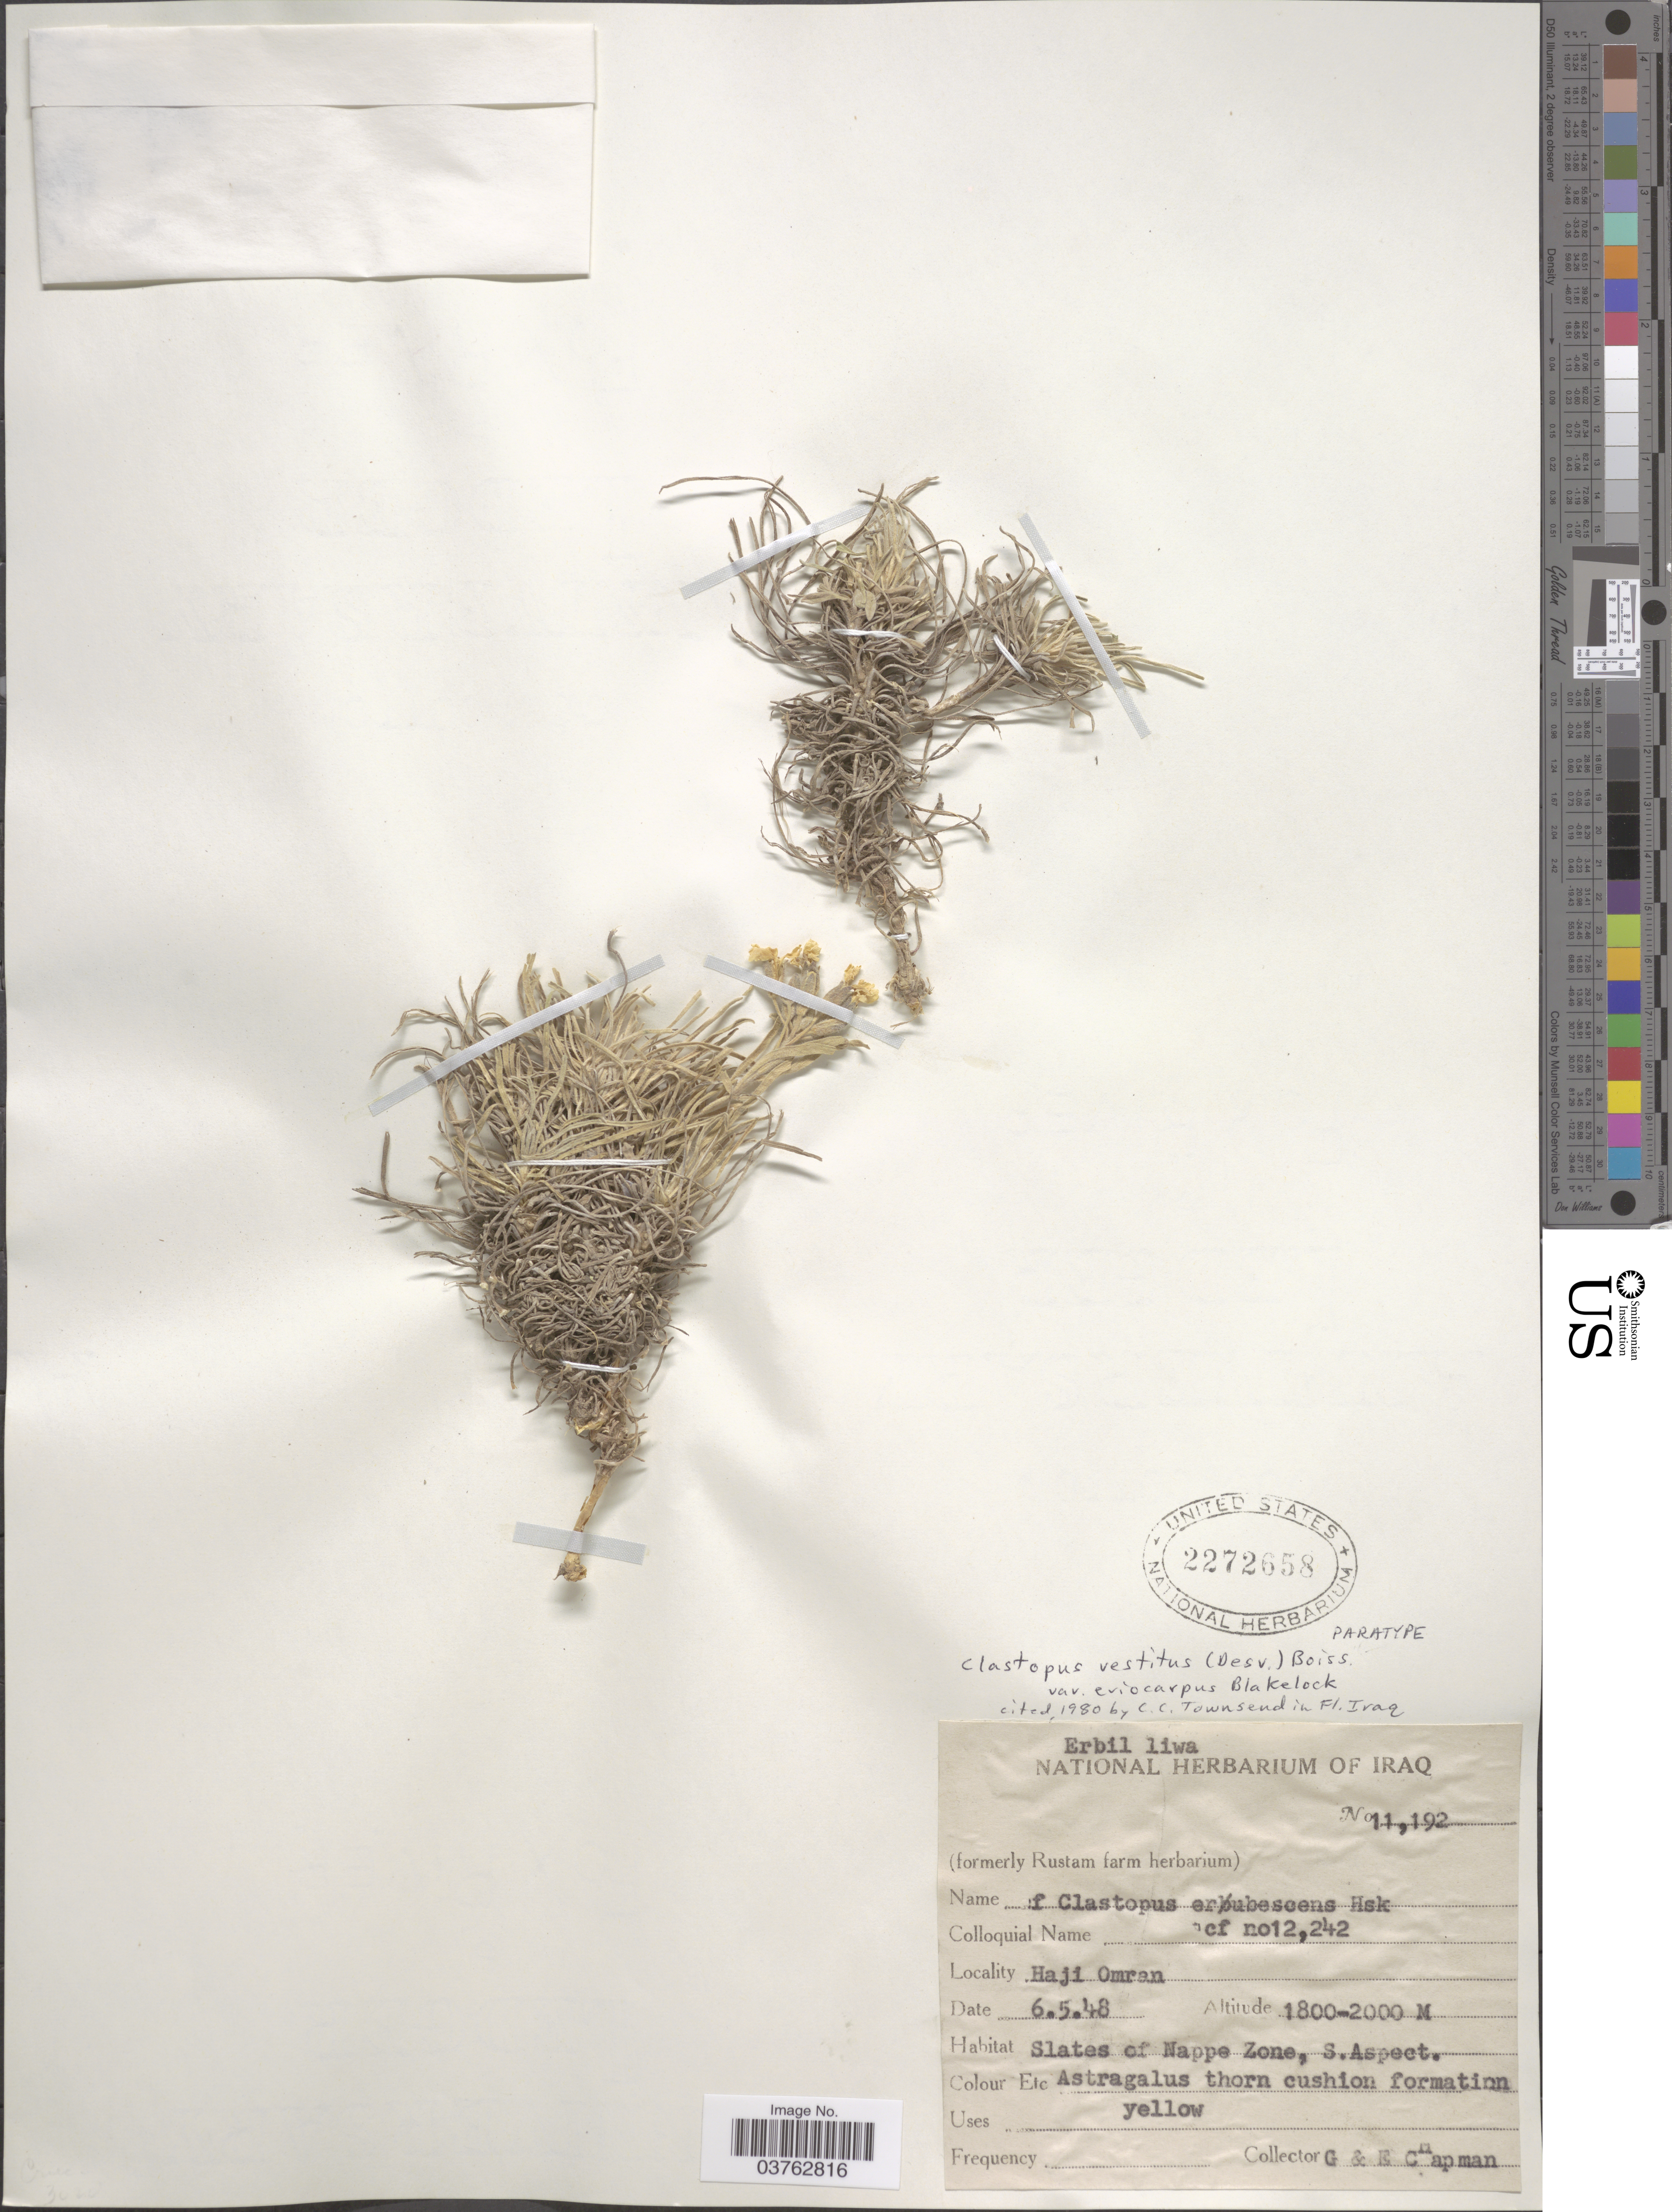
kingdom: Plantae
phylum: Tracheophyta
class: Magnoliopsida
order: Brassicales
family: Brassicaceae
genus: Clastopus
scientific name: Clastopus vestitus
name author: (Desv.) Boiss.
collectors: G. S. Chapman & E. Chapman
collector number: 11192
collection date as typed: Transcribed d/m/y: 6/5/48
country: Iraq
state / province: Arbīl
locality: Erbil liwa. Haji Omran.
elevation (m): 1800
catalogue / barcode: US 2272658